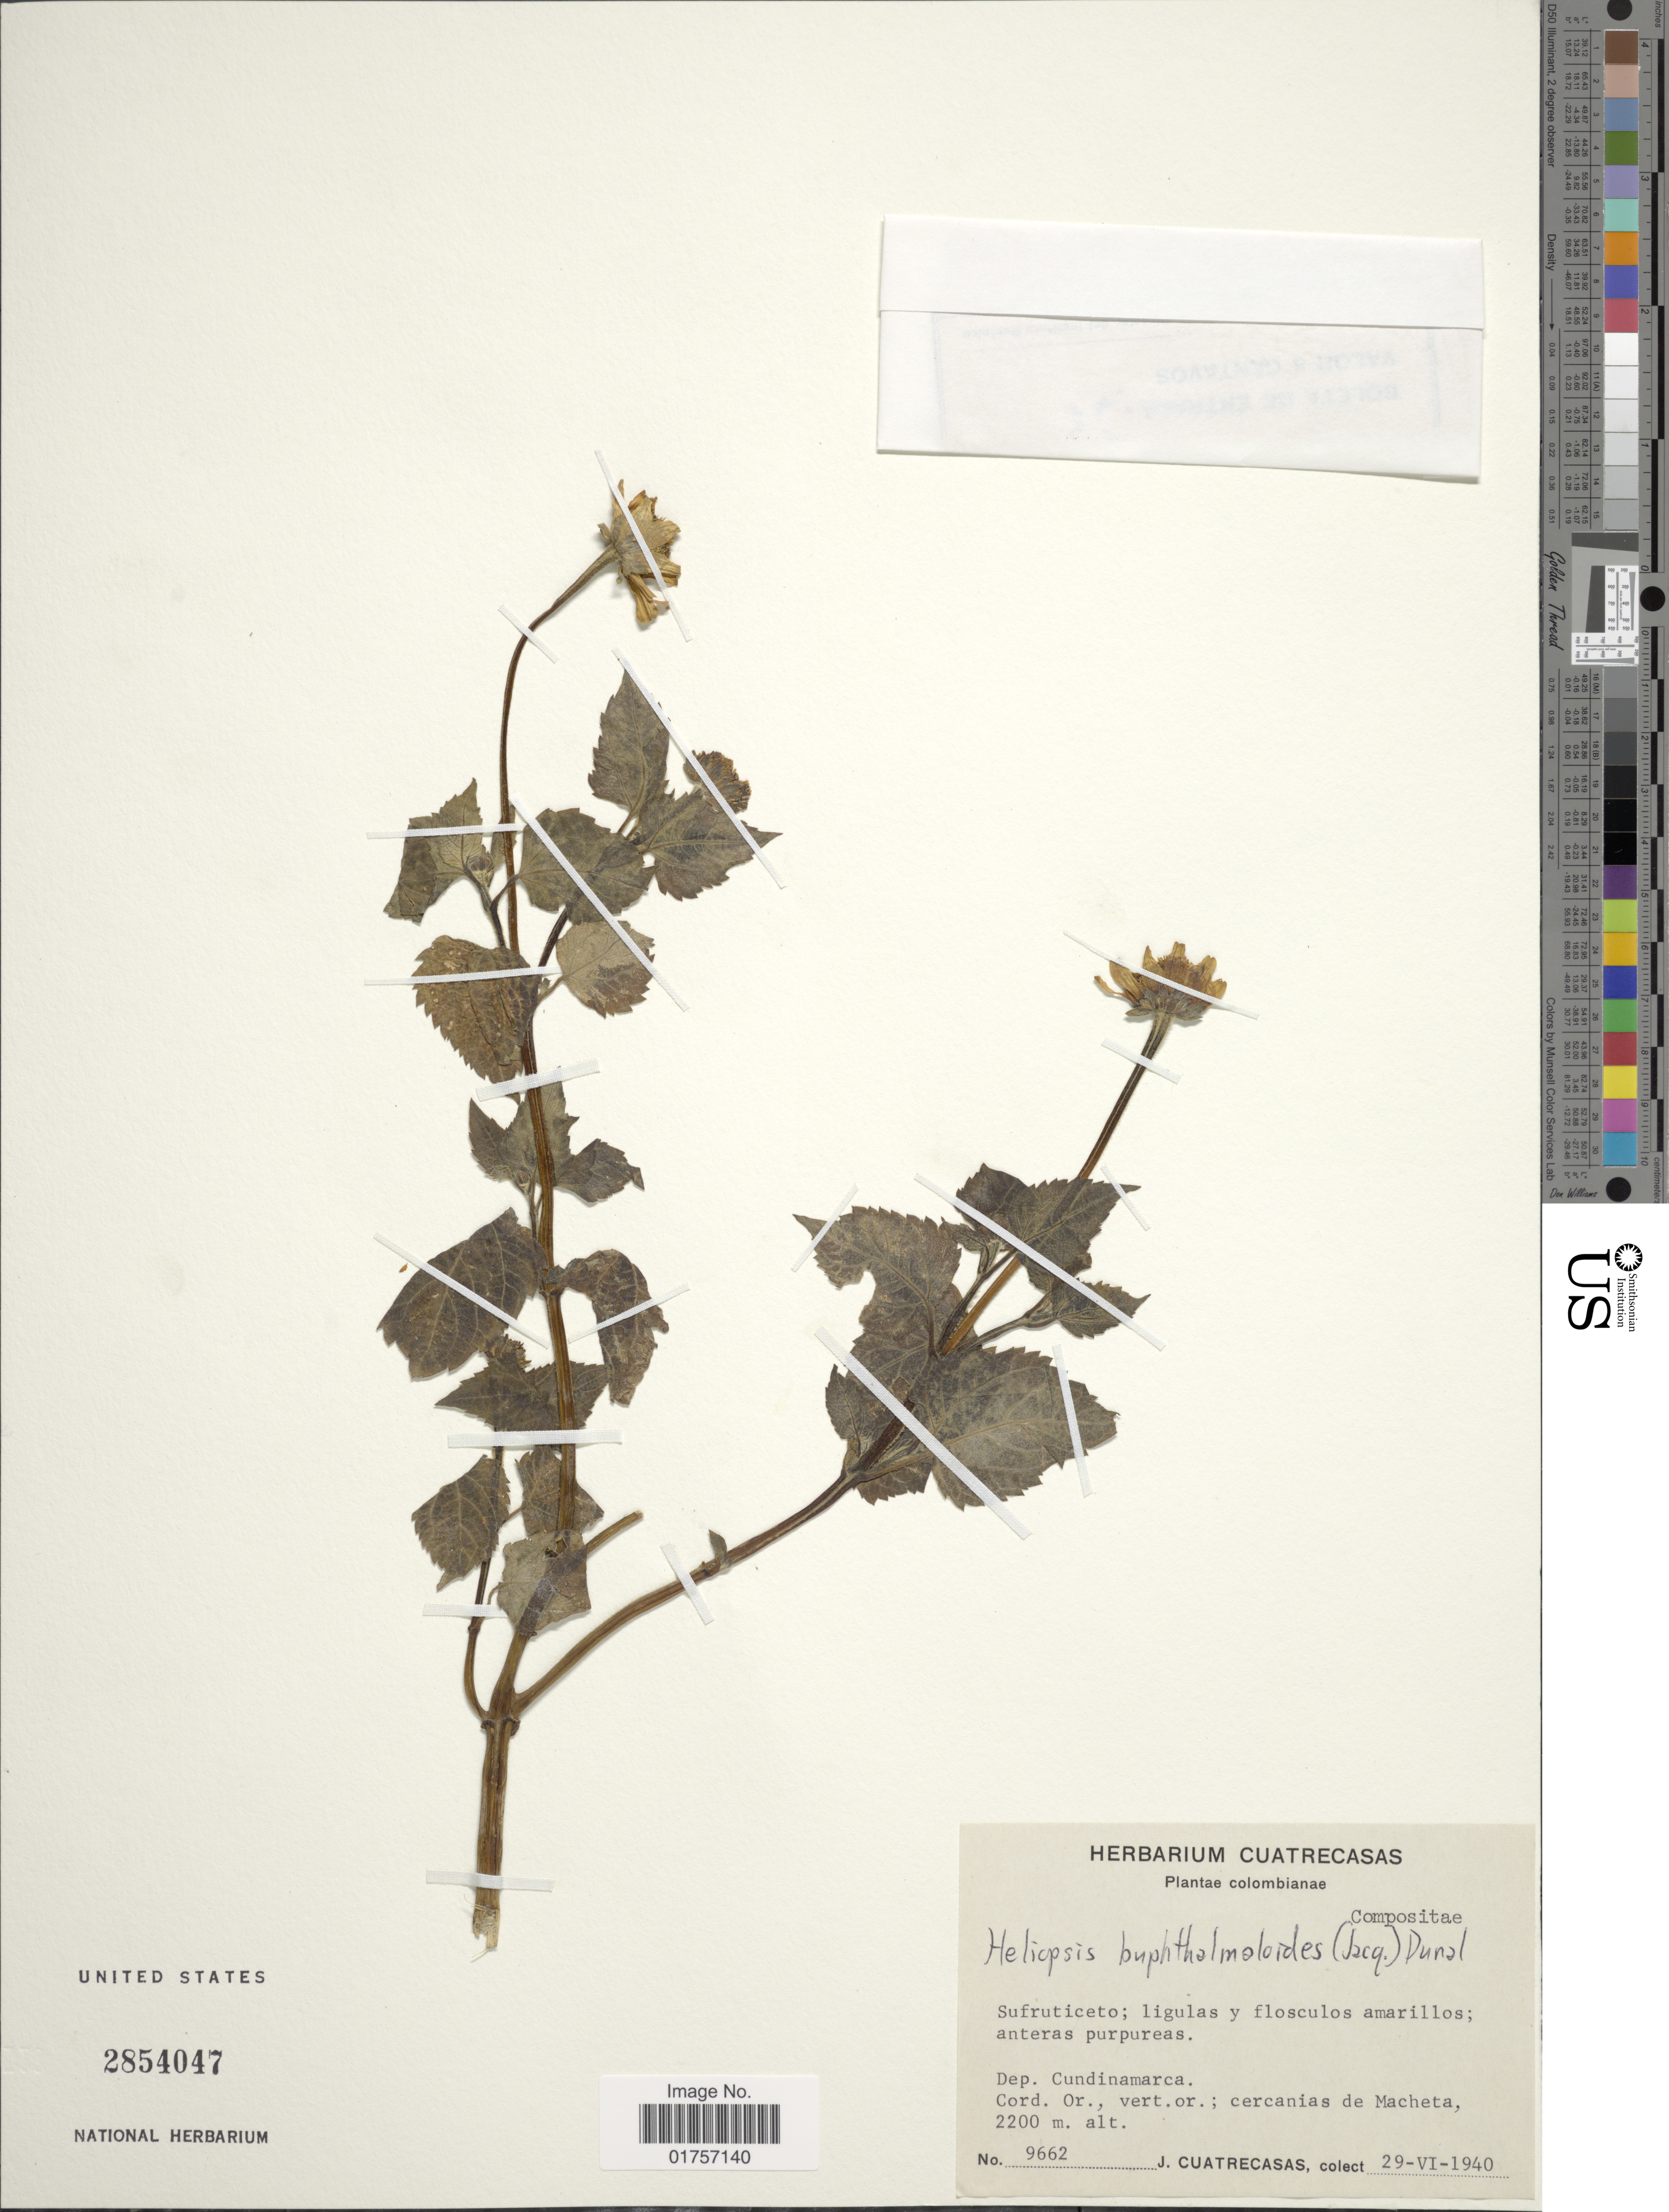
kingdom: Plantae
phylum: Tracheophyta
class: Magnoliopsida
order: Asterales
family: Asteraceae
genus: Heliopsis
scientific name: Heliopsis buphthalmoides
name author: (Jacq.) Dunal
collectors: J. Cuatrecasas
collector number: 9662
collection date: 1940-06-29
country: Colombia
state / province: Cundinamarca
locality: Cord. Or., vert. or.; cercanias de Macheta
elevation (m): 2200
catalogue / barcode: US 2854047